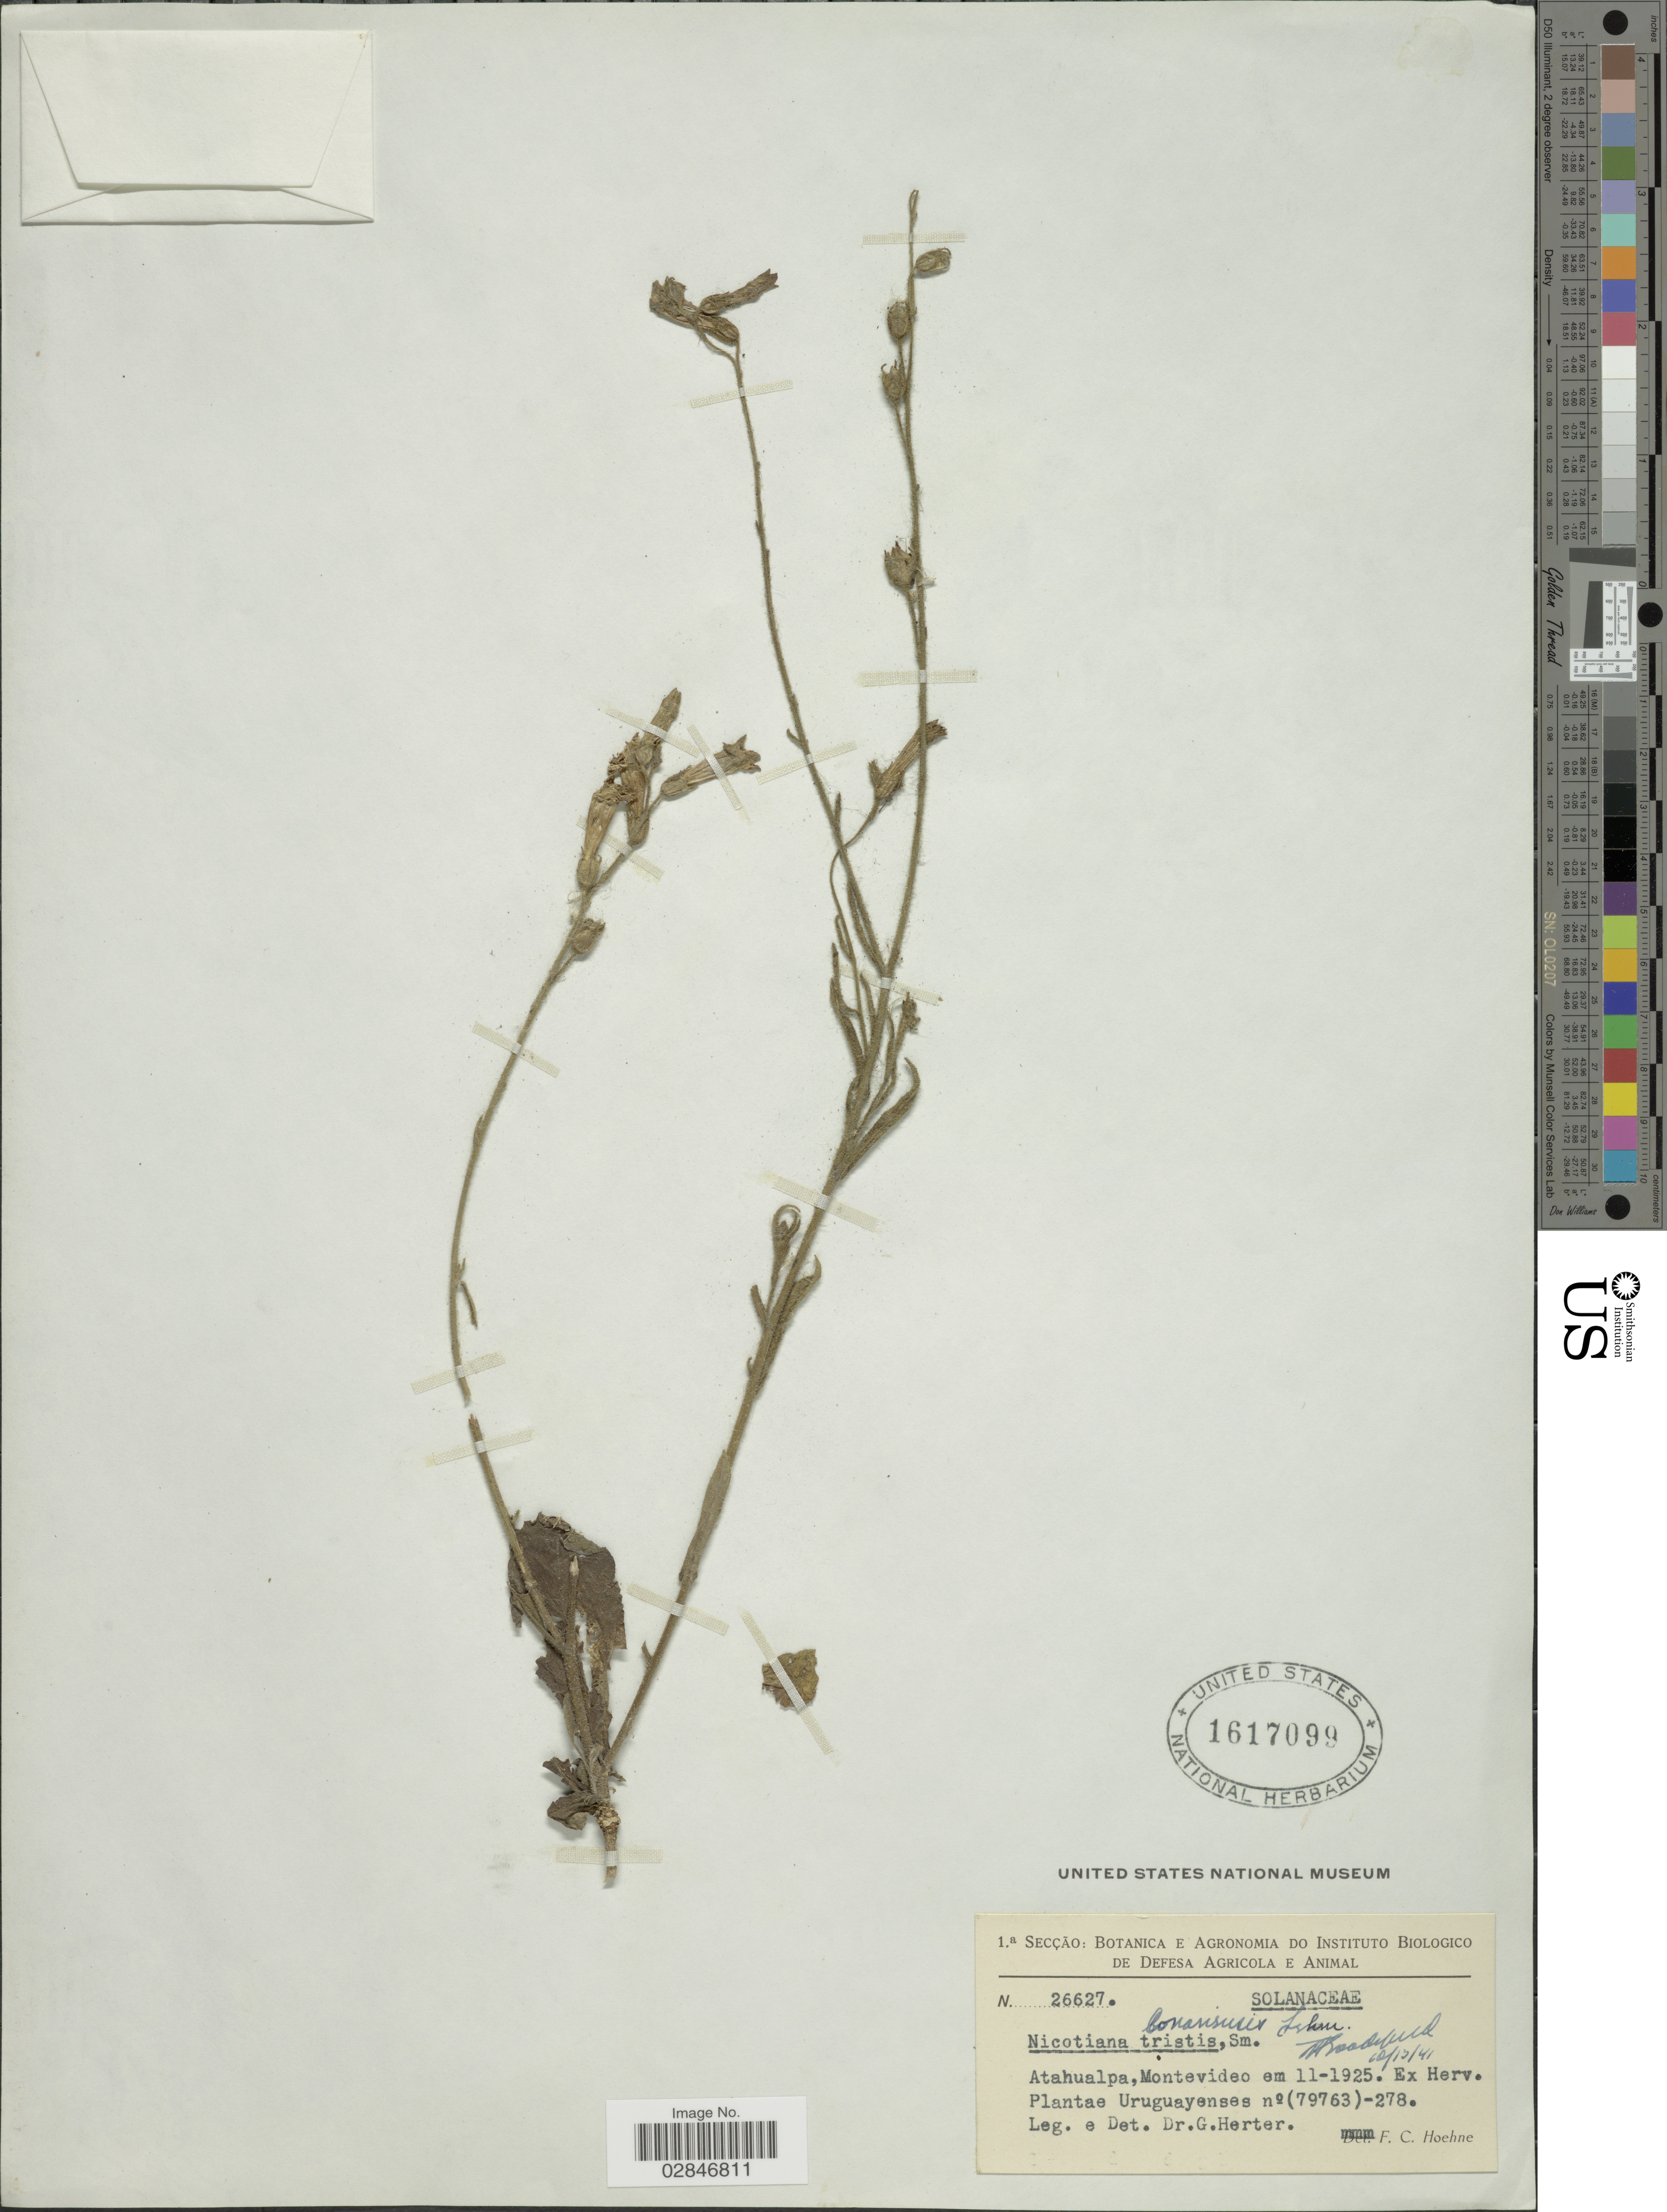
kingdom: Plantae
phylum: Tracheophyta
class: Magnoliopsida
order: Solanales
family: Solanaceae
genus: Nicotiana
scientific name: Nicotiana bonariensis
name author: Lehm.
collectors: G. Herter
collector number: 26627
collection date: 1925-11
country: Uruguay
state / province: Montevideo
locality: Atahualpa.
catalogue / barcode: US 1617099